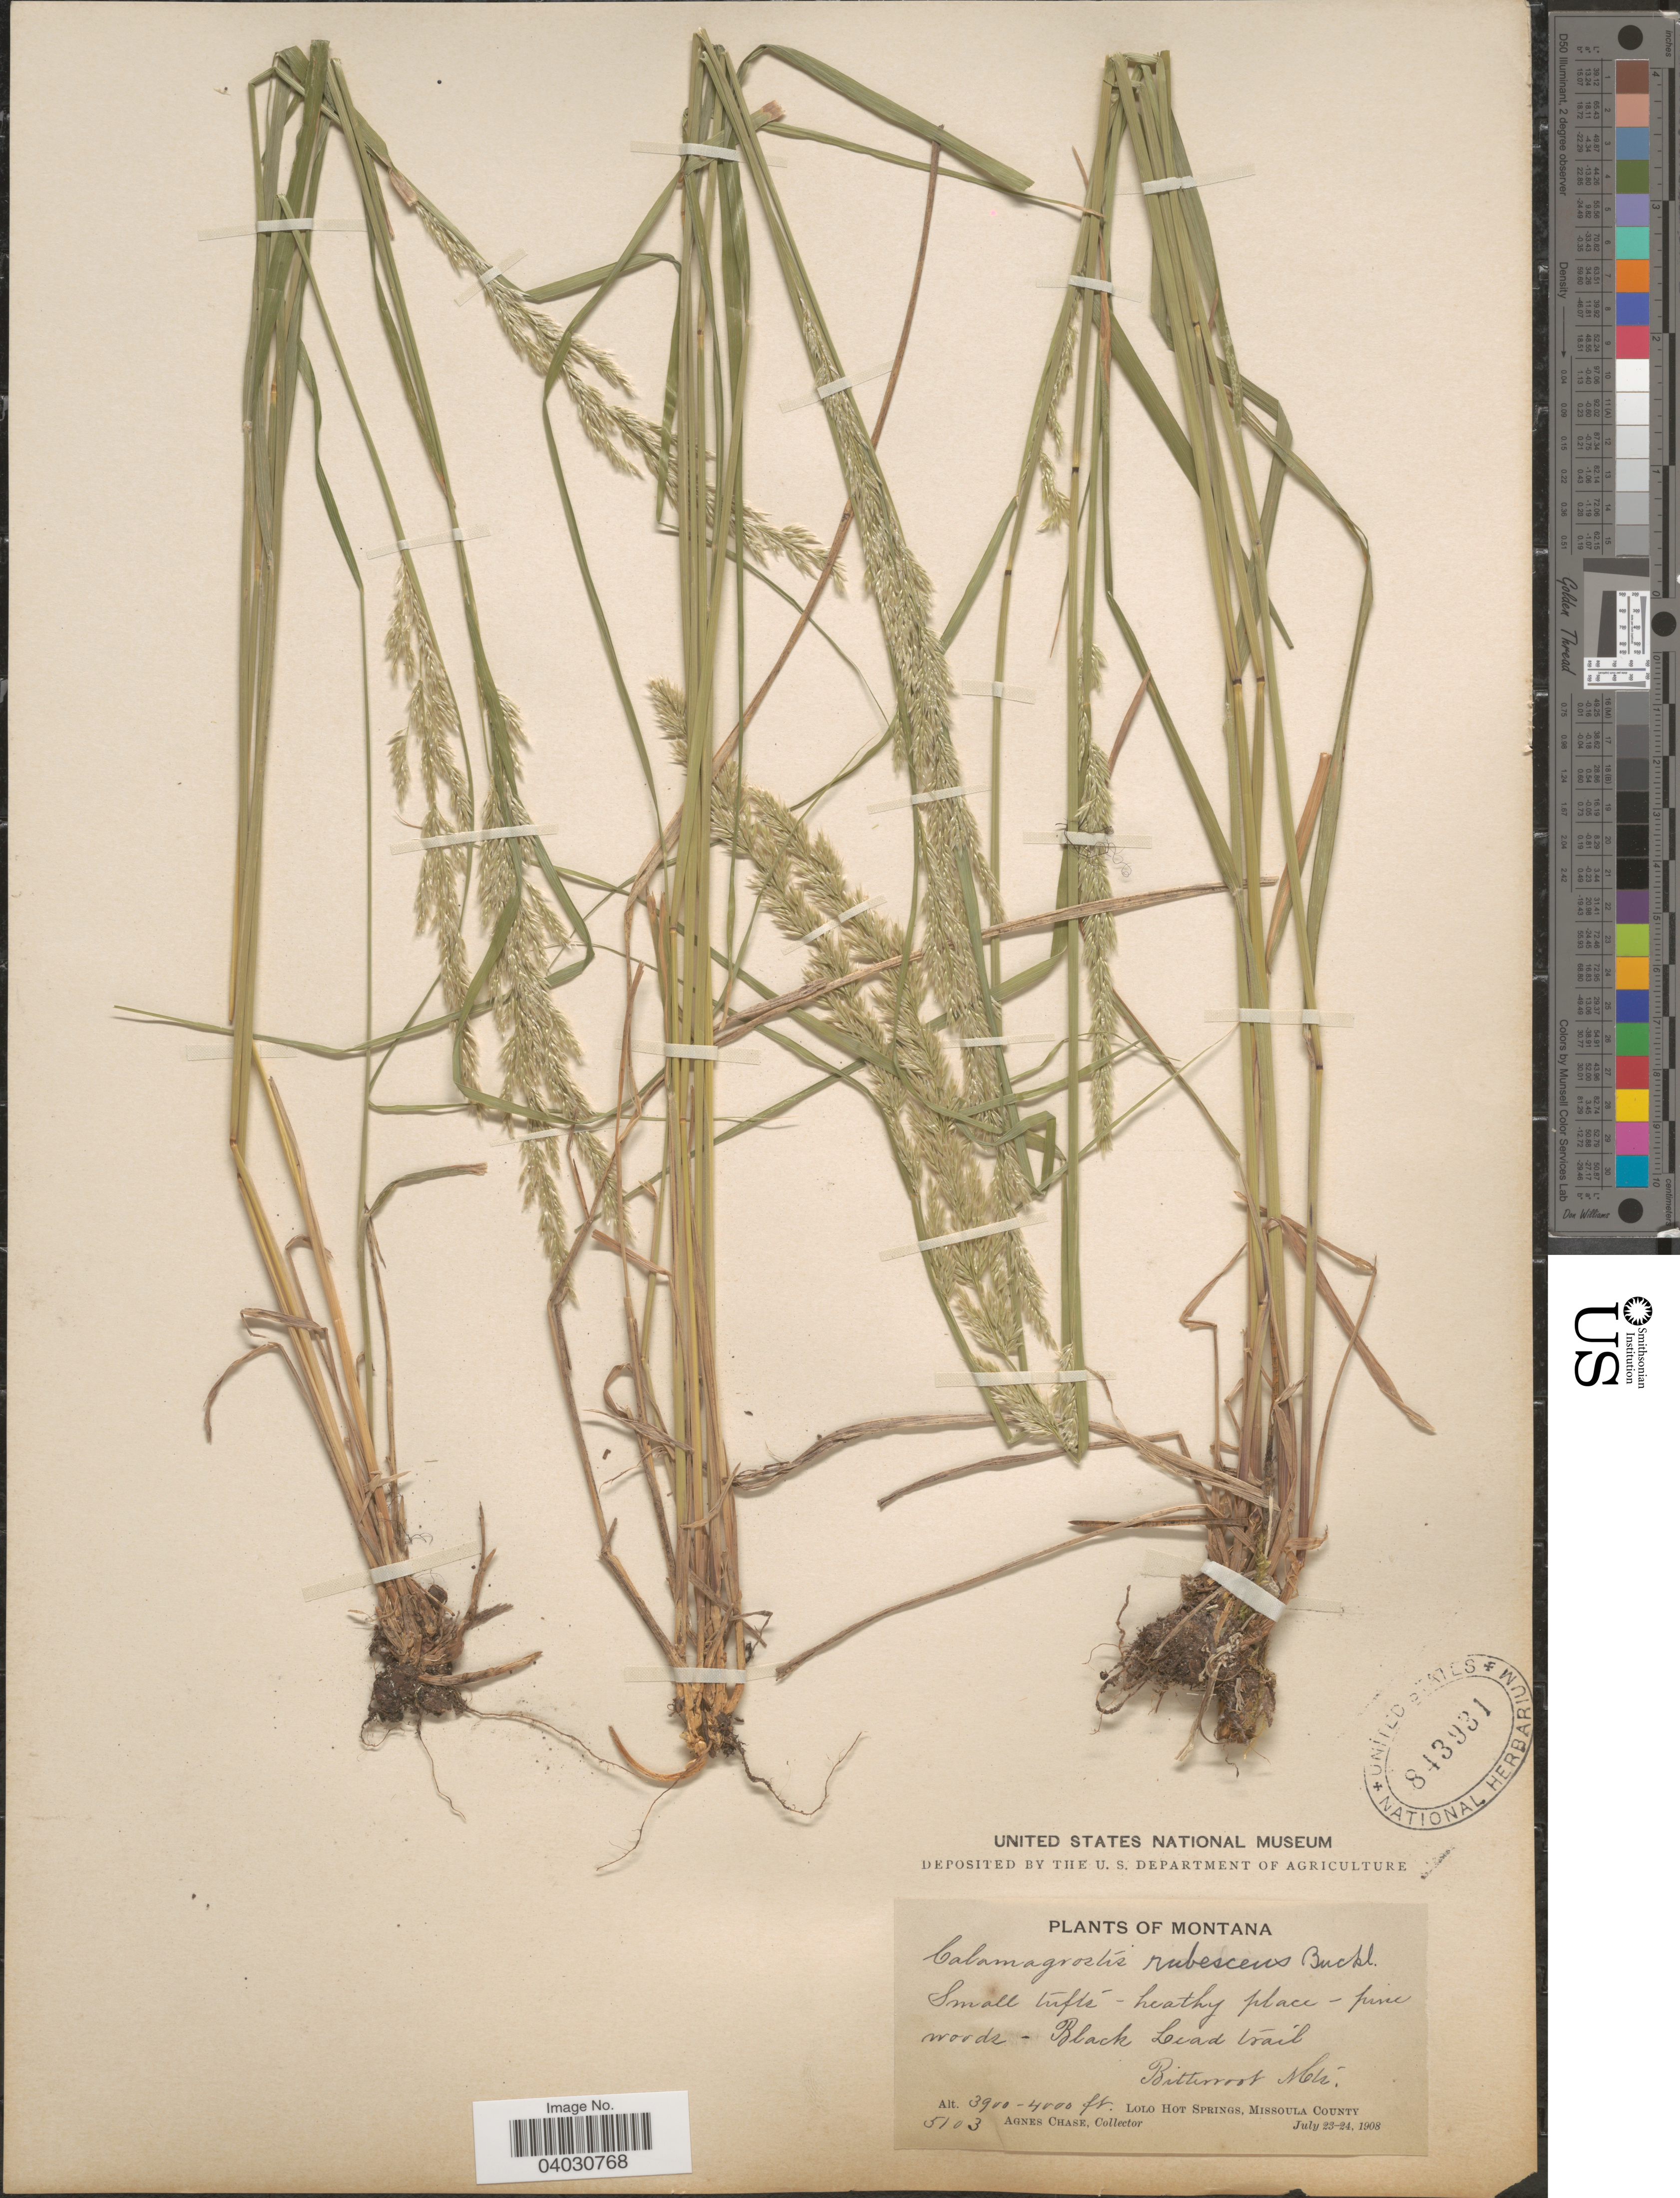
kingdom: Plantae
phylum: Tracheophyta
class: Liliopsida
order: Poales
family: Poaceae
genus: Calamagrostis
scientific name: Calamagrostis rubescens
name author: Buckley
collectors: A. Chase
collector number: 5103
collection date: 1908-07-23/1908-07-24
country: United States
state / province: Montana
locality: Black Lead trail. Bitterroot Mts. Lolo Hot Springs, Missoula County.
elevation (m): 1189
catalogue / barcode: US 843931